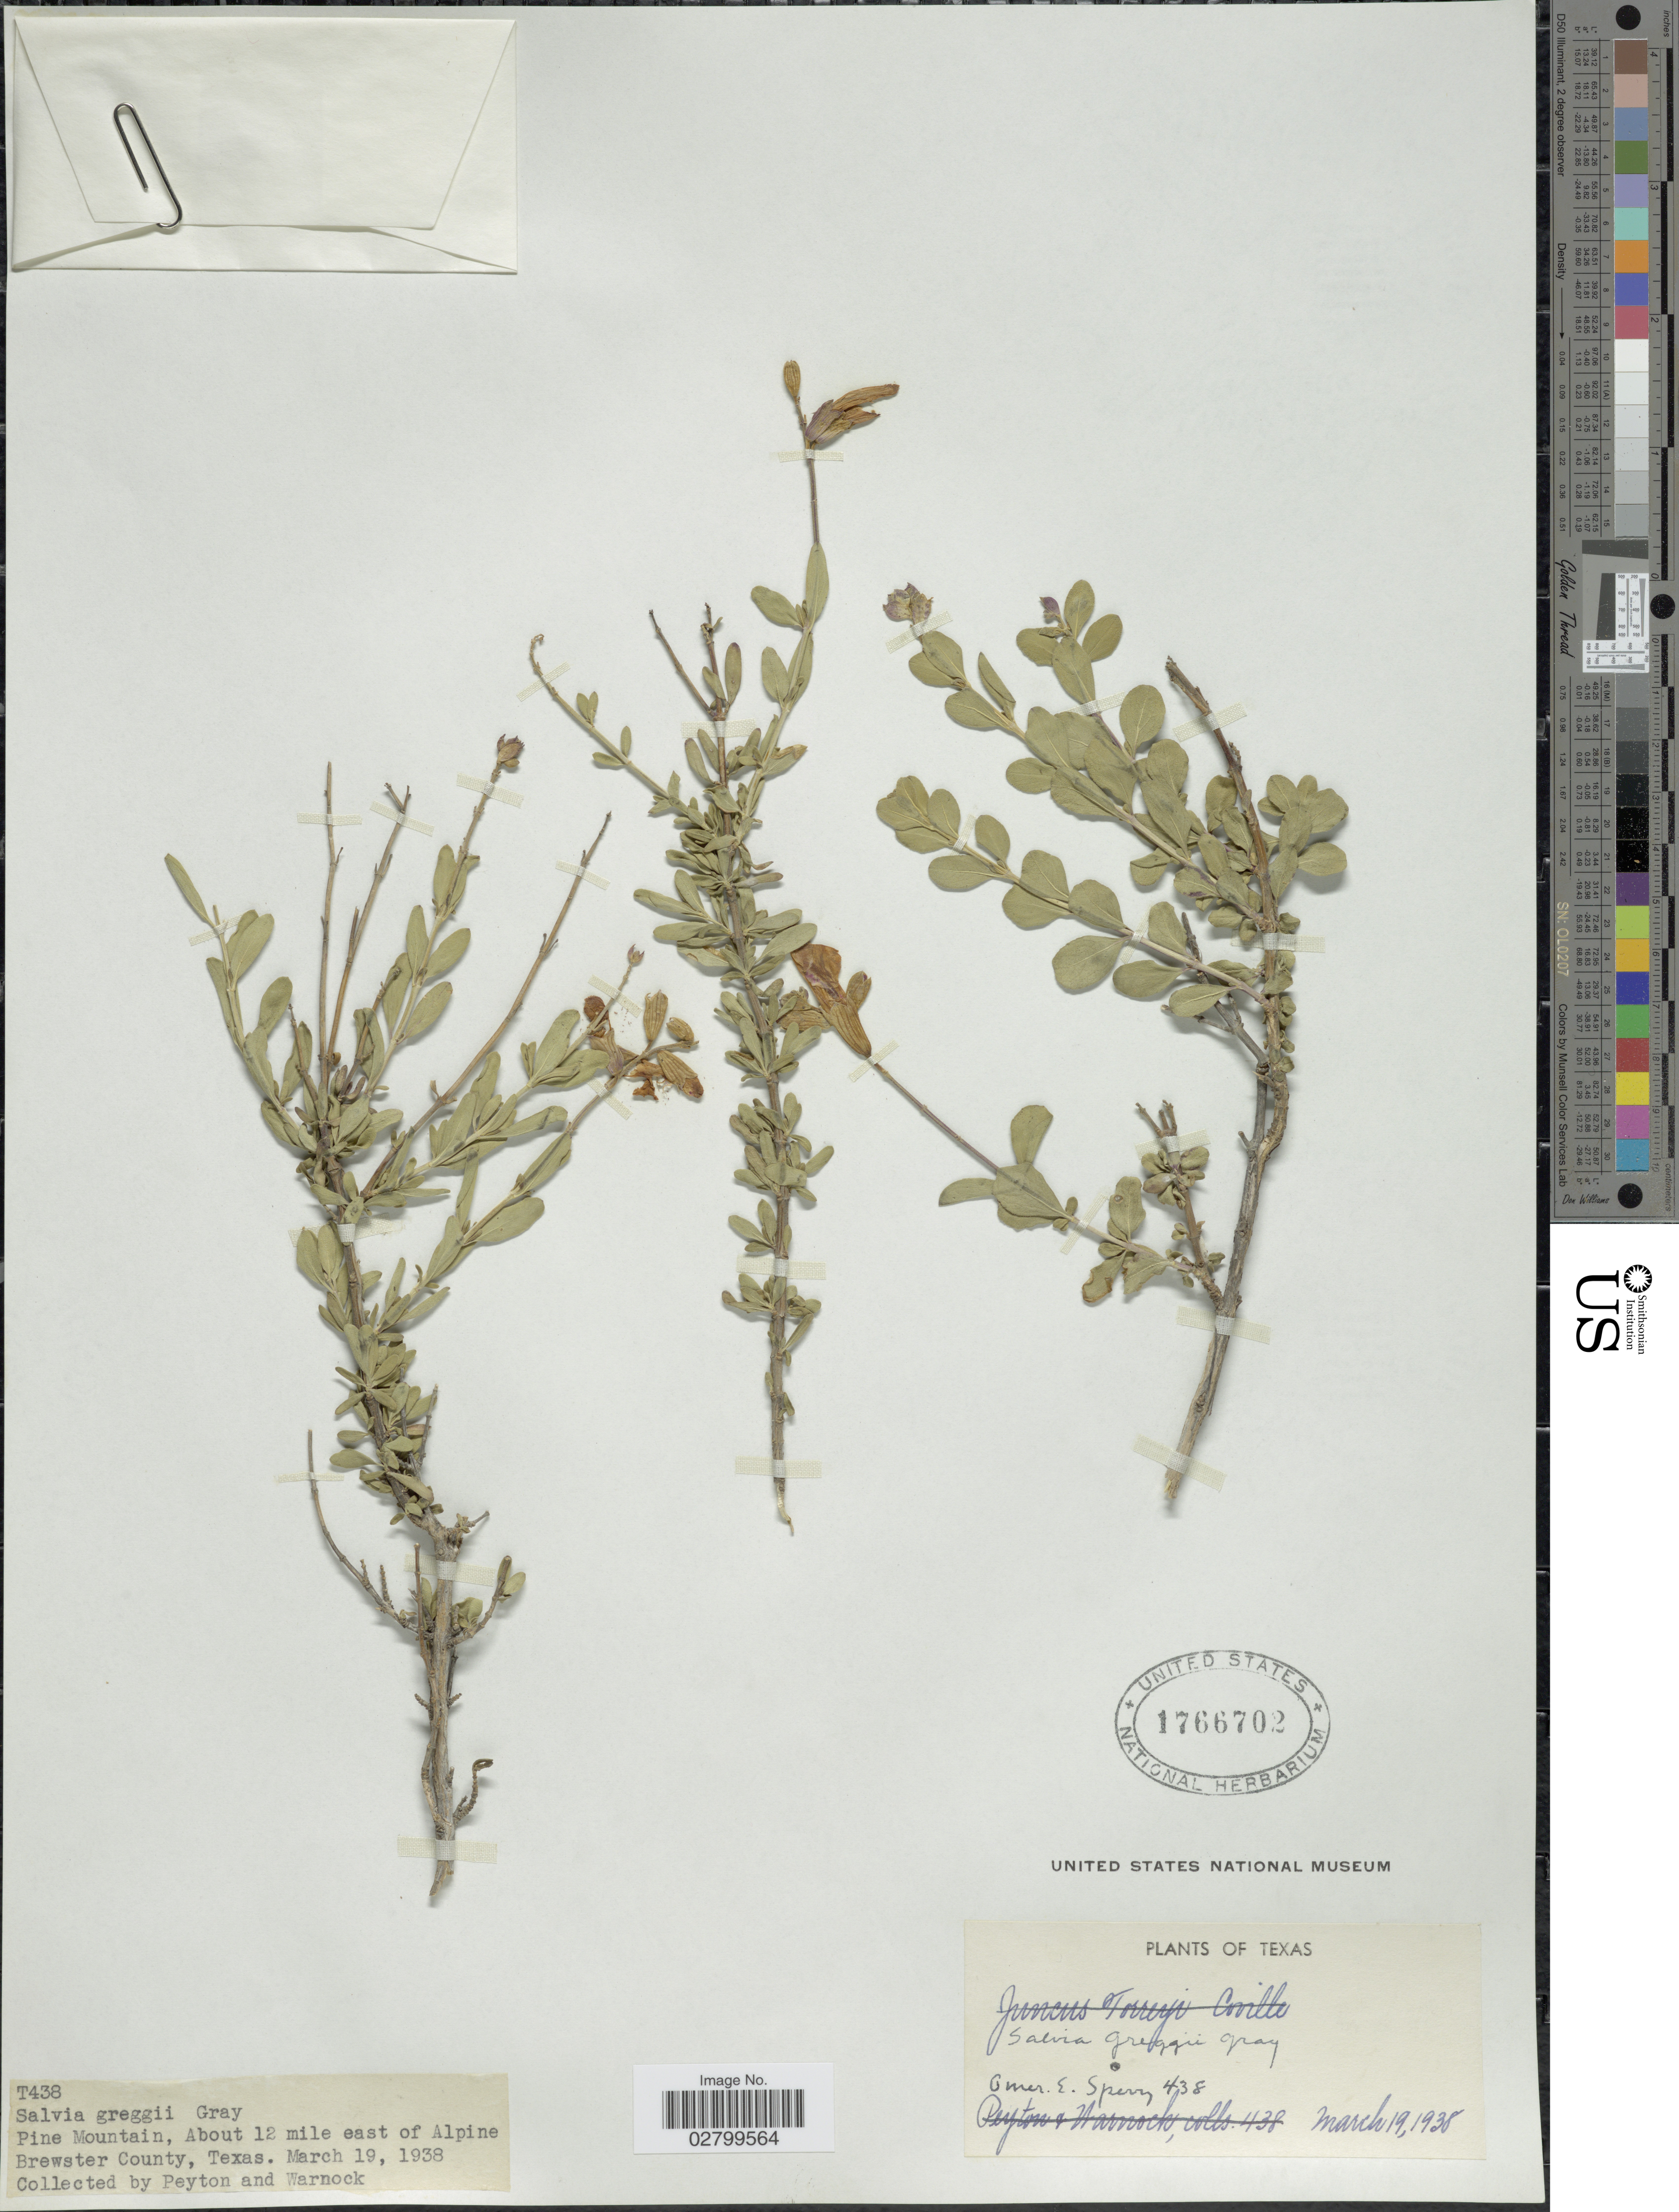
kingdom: Plantae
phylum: Tracheophyta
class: Magnoliopsida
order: Lamiales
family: Lamiaceae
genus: Salvia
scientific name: Salvia greggii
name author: A. Gray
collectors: O. E. Sperry, Peyton & -. Warnock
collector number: T438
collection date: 1938-03-19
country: United States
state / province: Texas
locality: Pine Mountain, About 12 mile east of Alpine. Brewster County, Texas.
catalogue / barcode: US 1766702